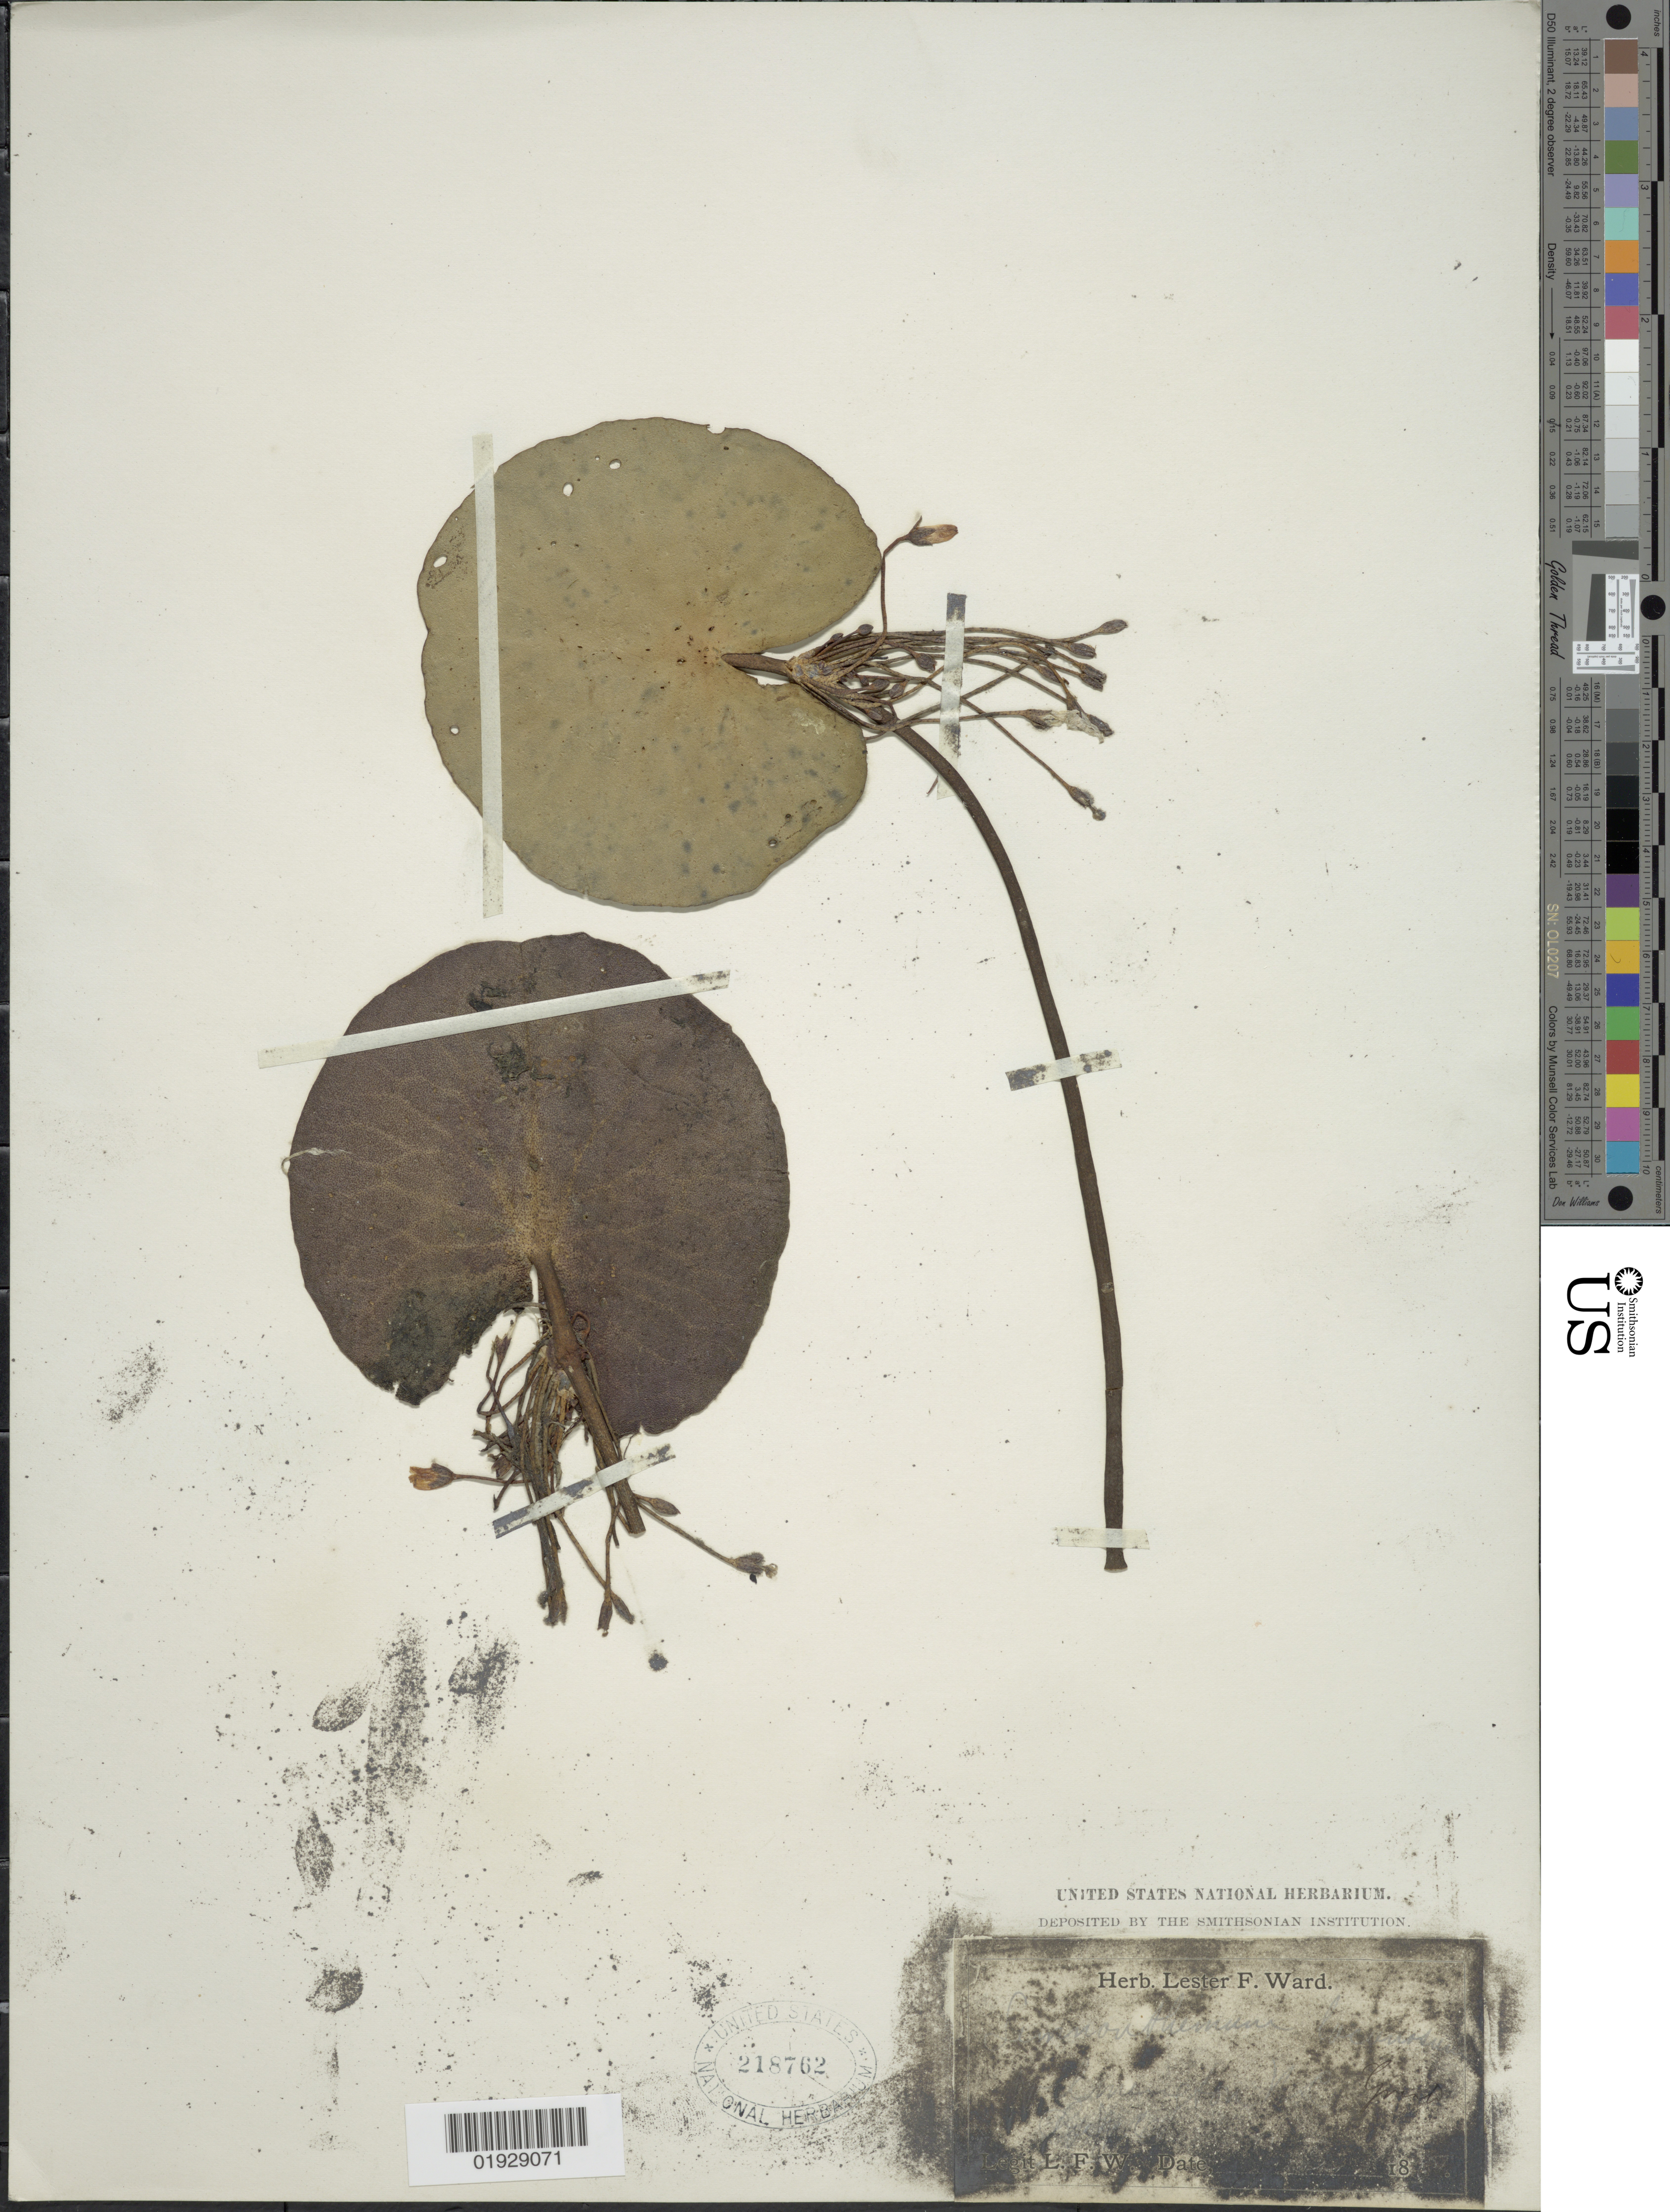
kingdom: Plantae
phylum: Tracheophyta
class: Magnoliopsida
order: Asterales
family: Menyanthaceae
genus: Nymphoides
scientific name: Nymphoides aquatica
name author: (J.F. Gmel.) Kuntze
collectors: L. F. Ward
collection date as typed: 18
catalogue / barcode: US 218762